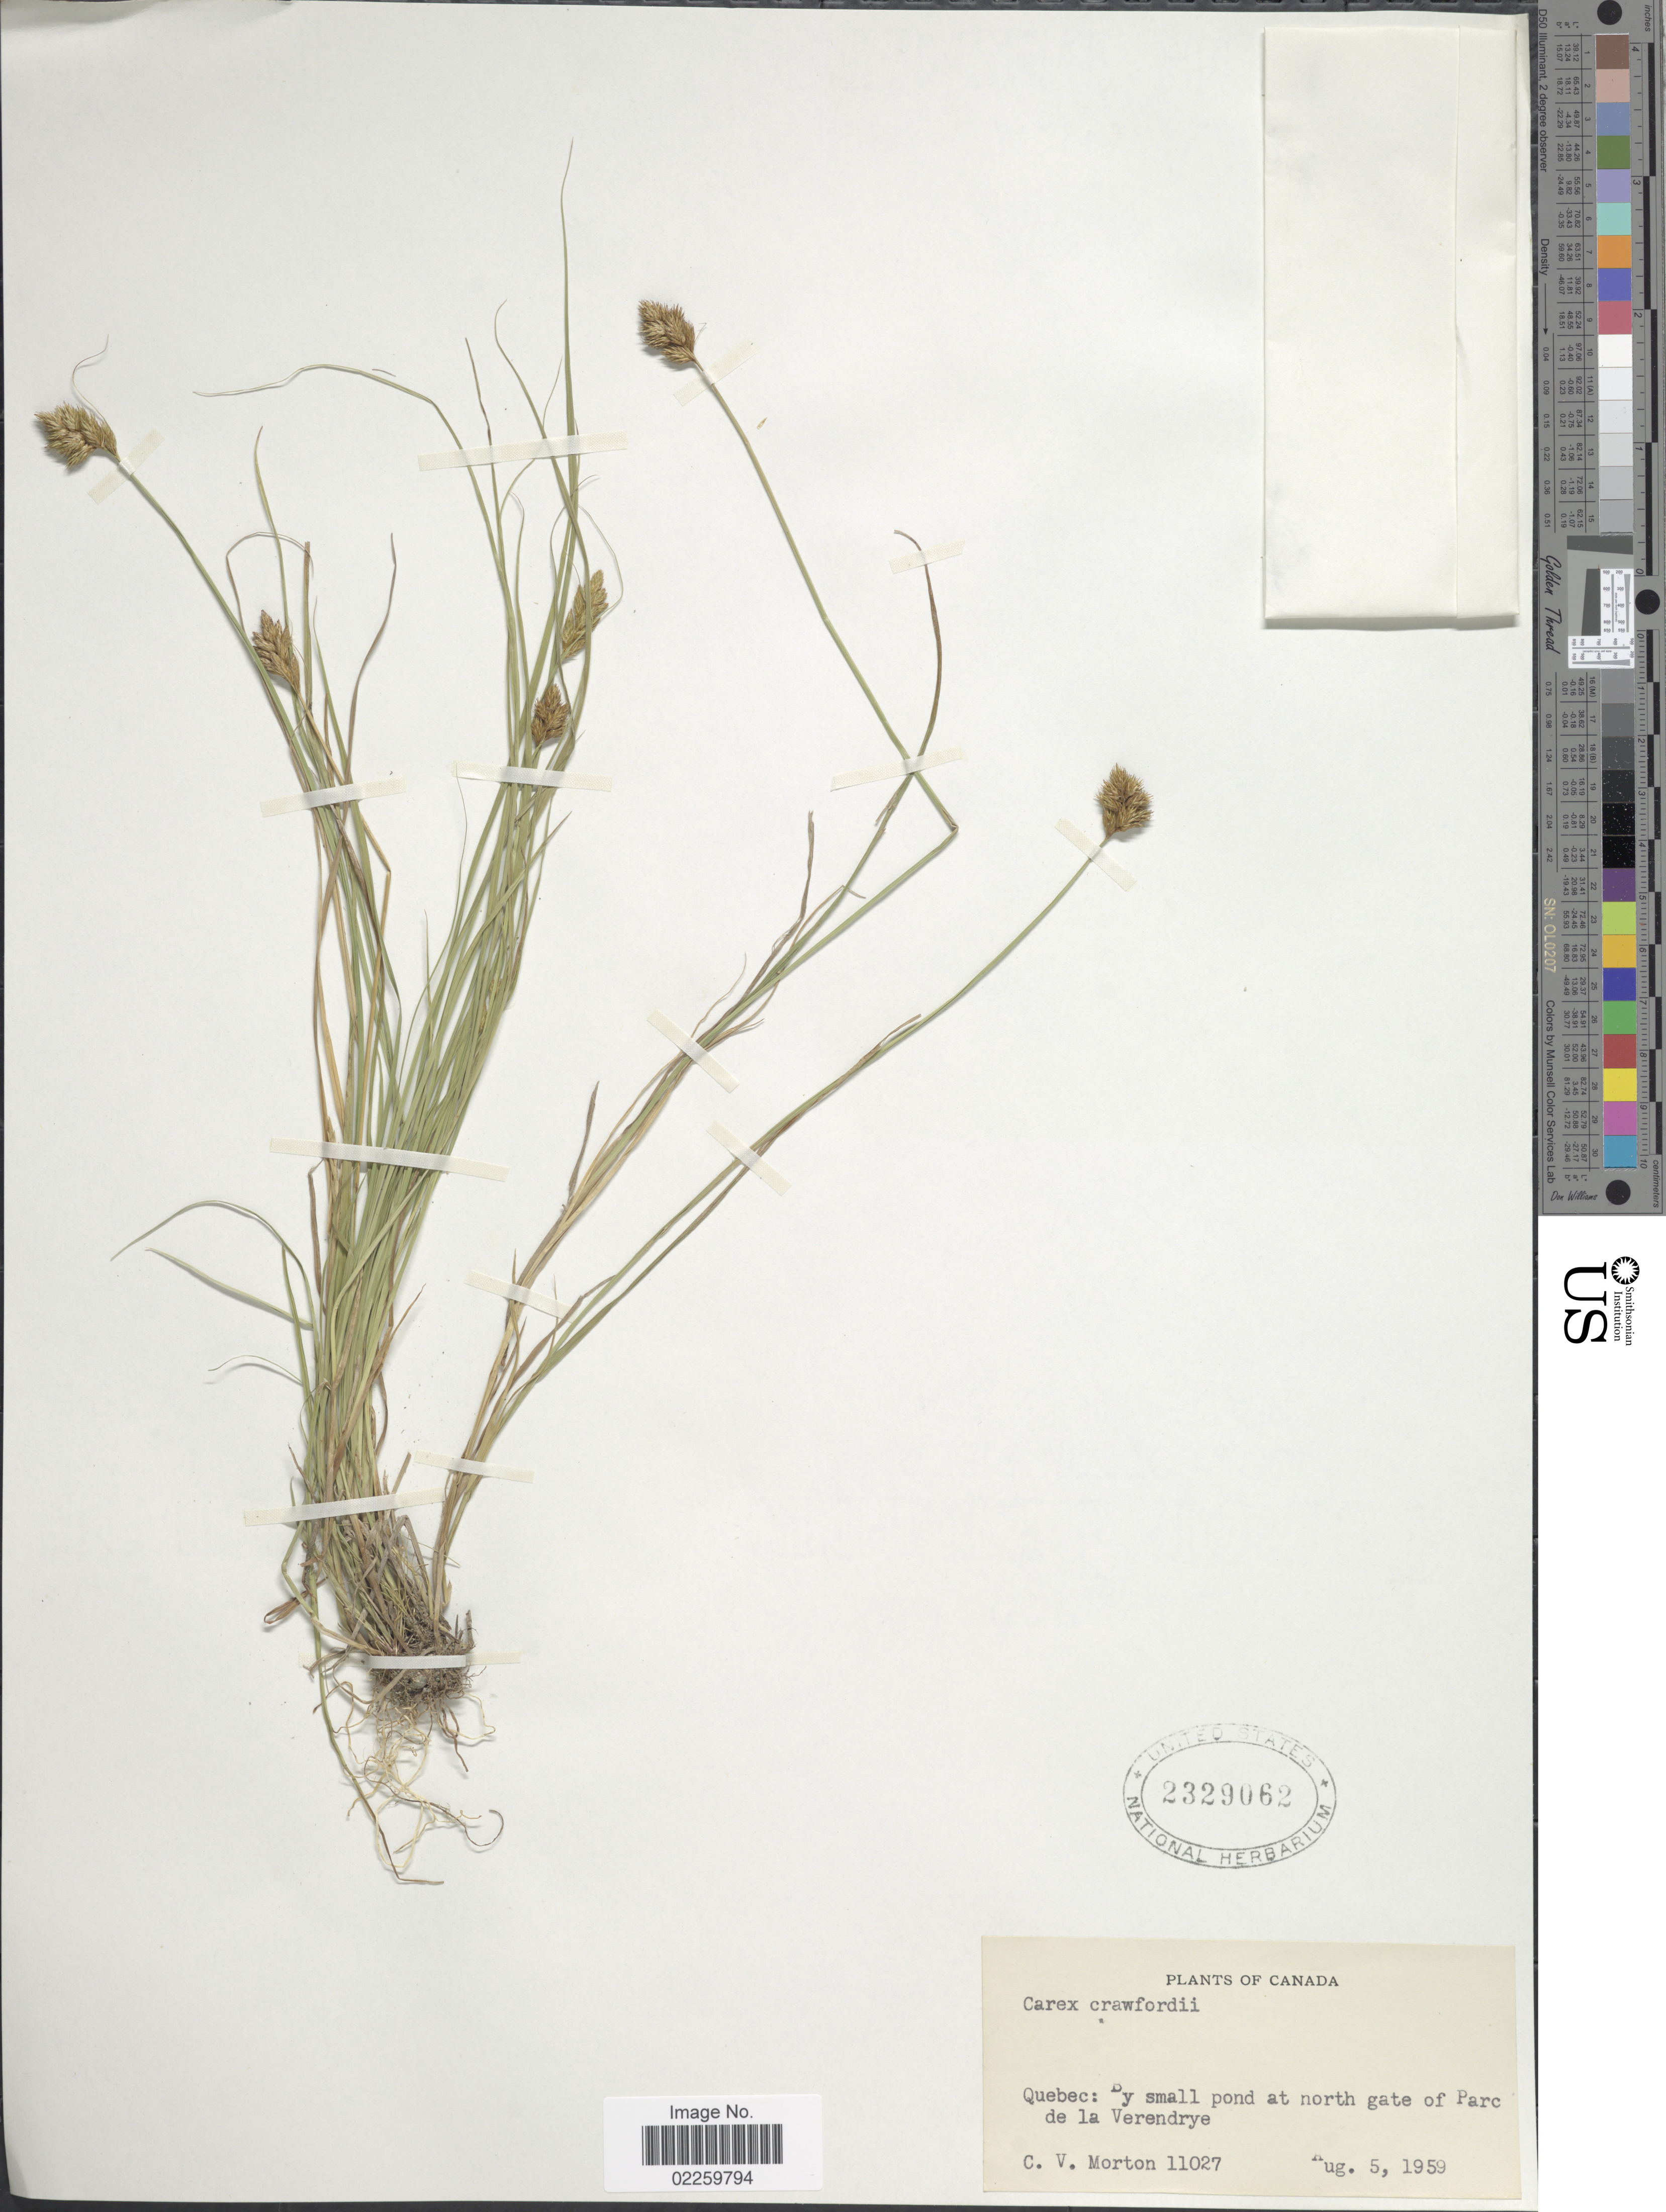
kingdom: Plantae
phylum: Tracheophyta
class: Liliopsida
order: Poales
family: Cyperaceae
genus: Carex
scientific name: Carex crawfordii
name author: Fernald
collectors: C. V. Morton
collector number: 11027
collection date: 1959-08-05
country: Canada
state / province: Quebec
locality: By small pond at north gate of Parc de la Verendrye.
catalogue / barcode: US 2329062